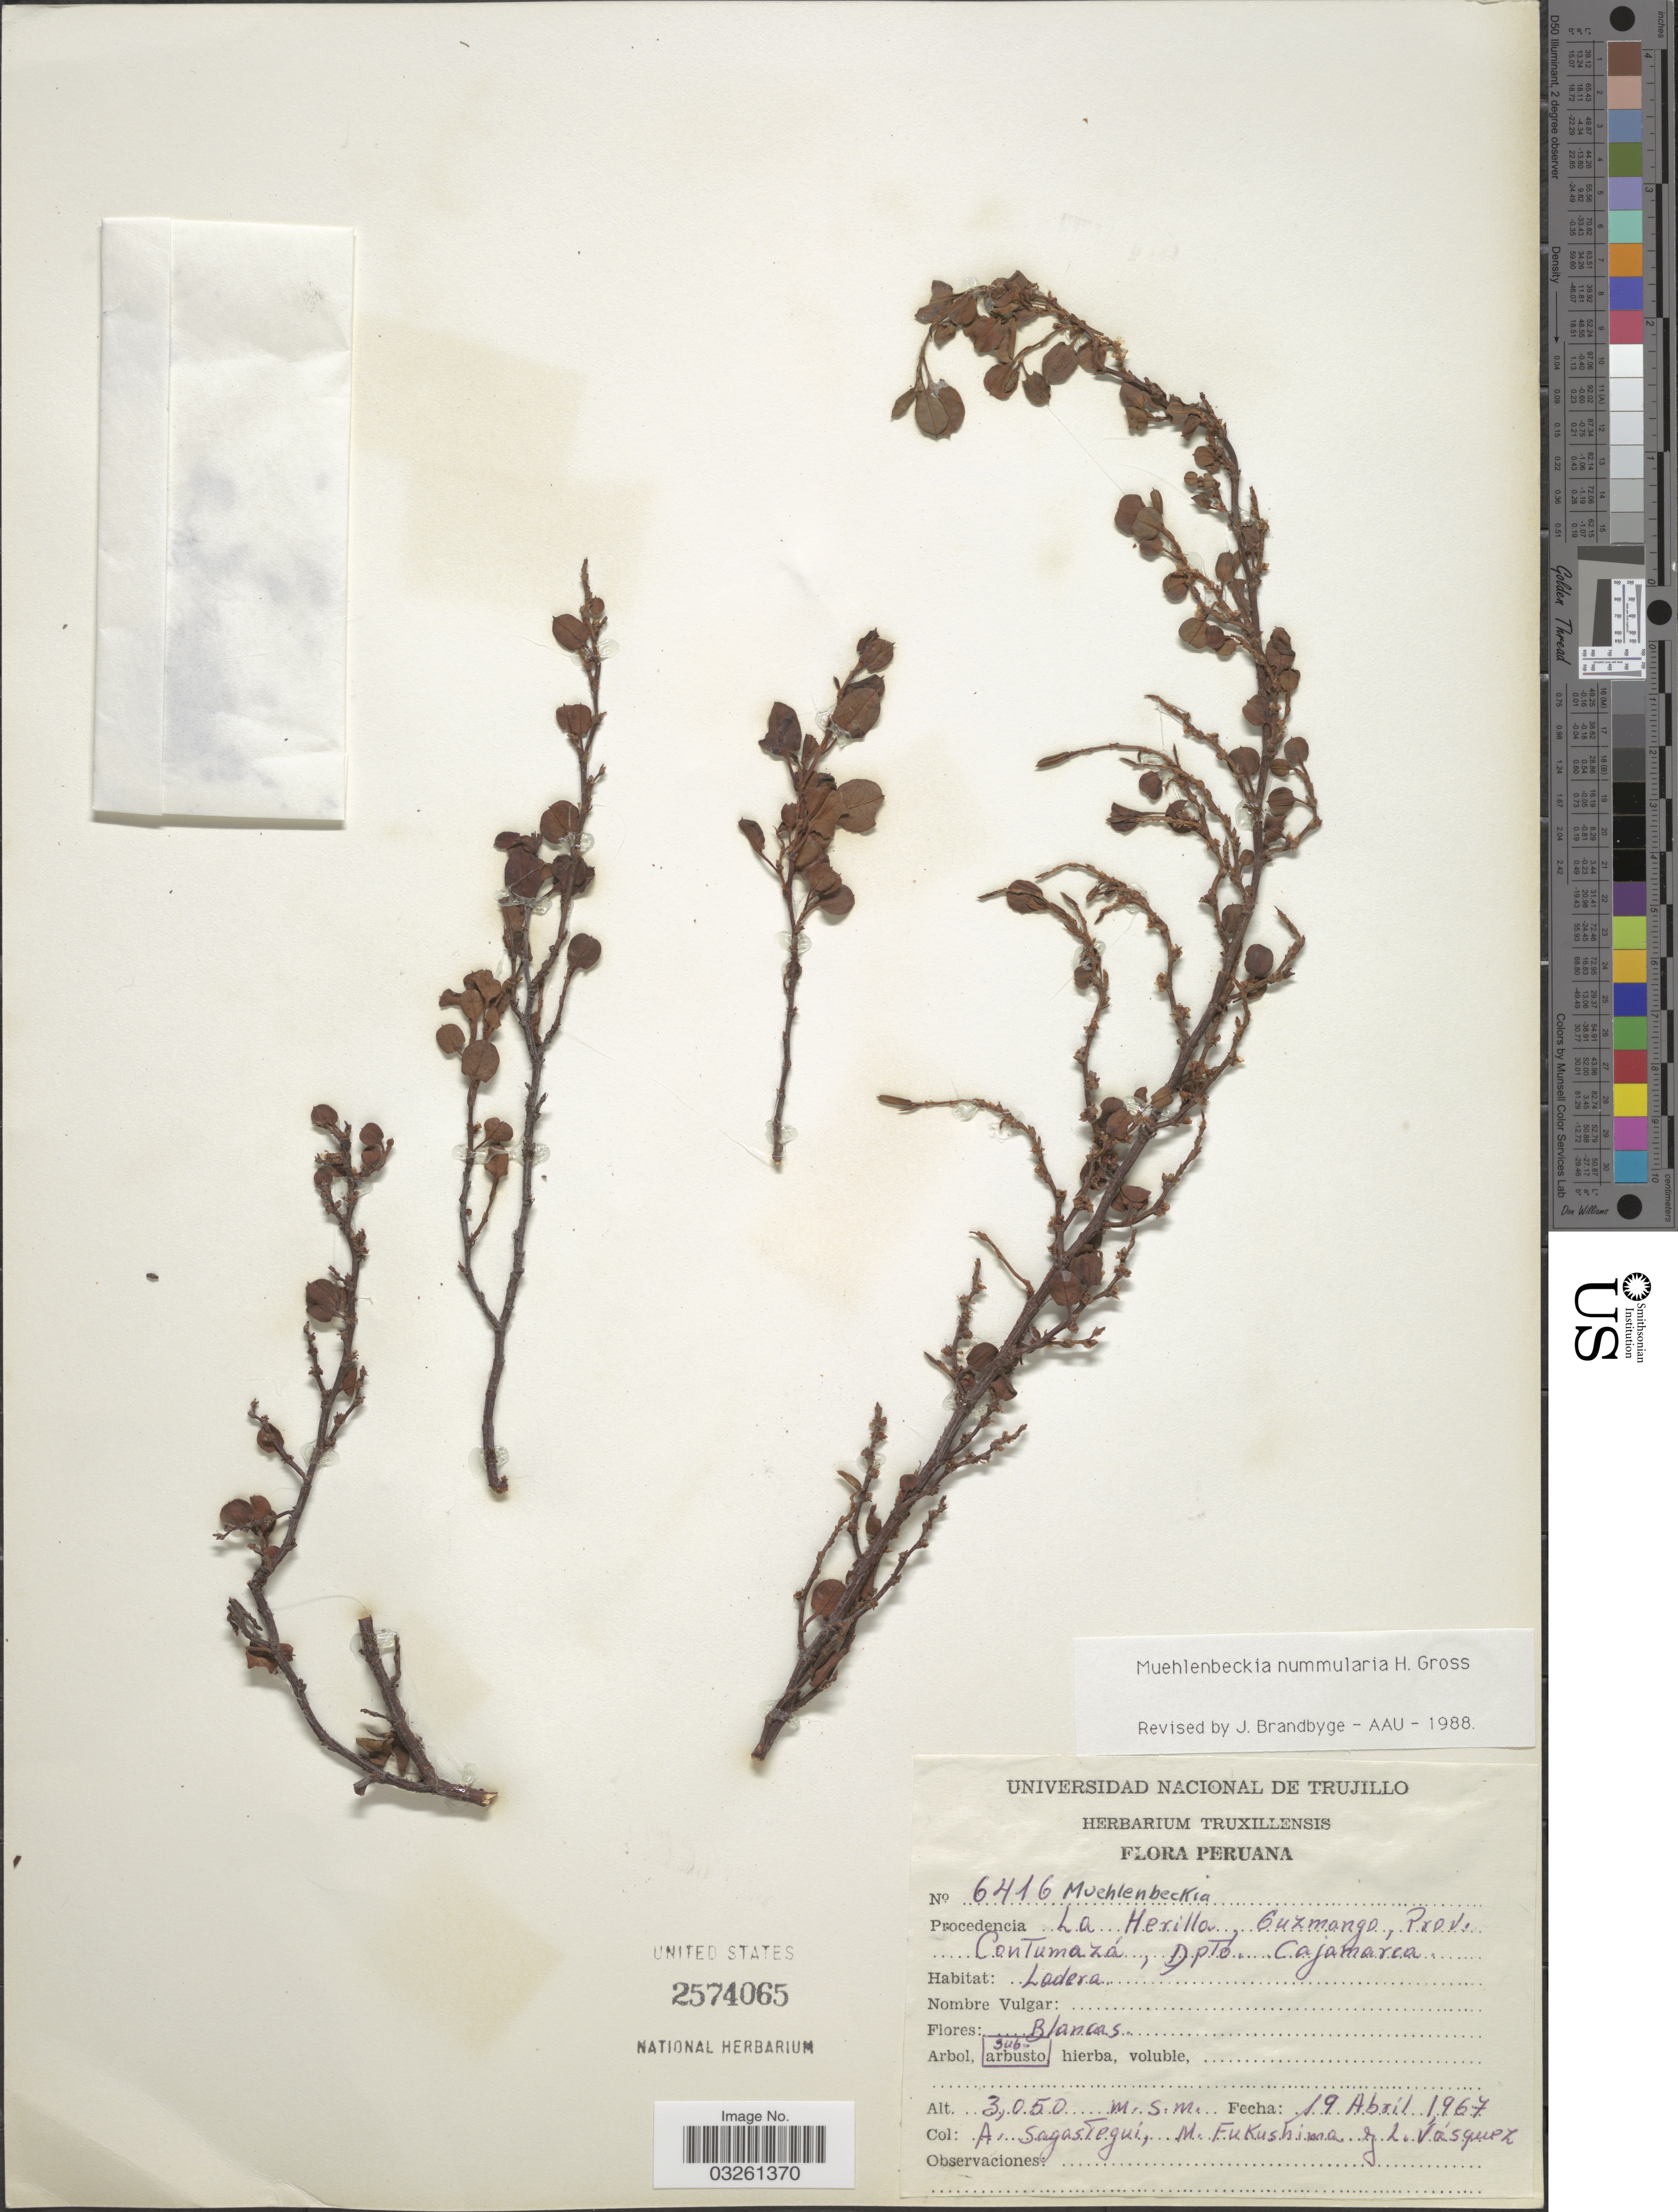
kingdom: Plantae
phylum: Tracheophyta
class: Magnoliopsida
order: Caryophyllales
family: Polygonaceae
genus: Muehlenbeckia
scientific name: Muehlenbeckia nummularia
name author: H. Gross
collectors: A. Sagastegui, M. Fukushima & J. Vásquez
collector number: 6416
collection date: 1967-04-19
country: Peru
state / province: Cajamarca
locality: Procedencia La Herilla, Guzmango Prov. Contumazá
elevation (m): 3050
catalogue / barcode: US 2574065